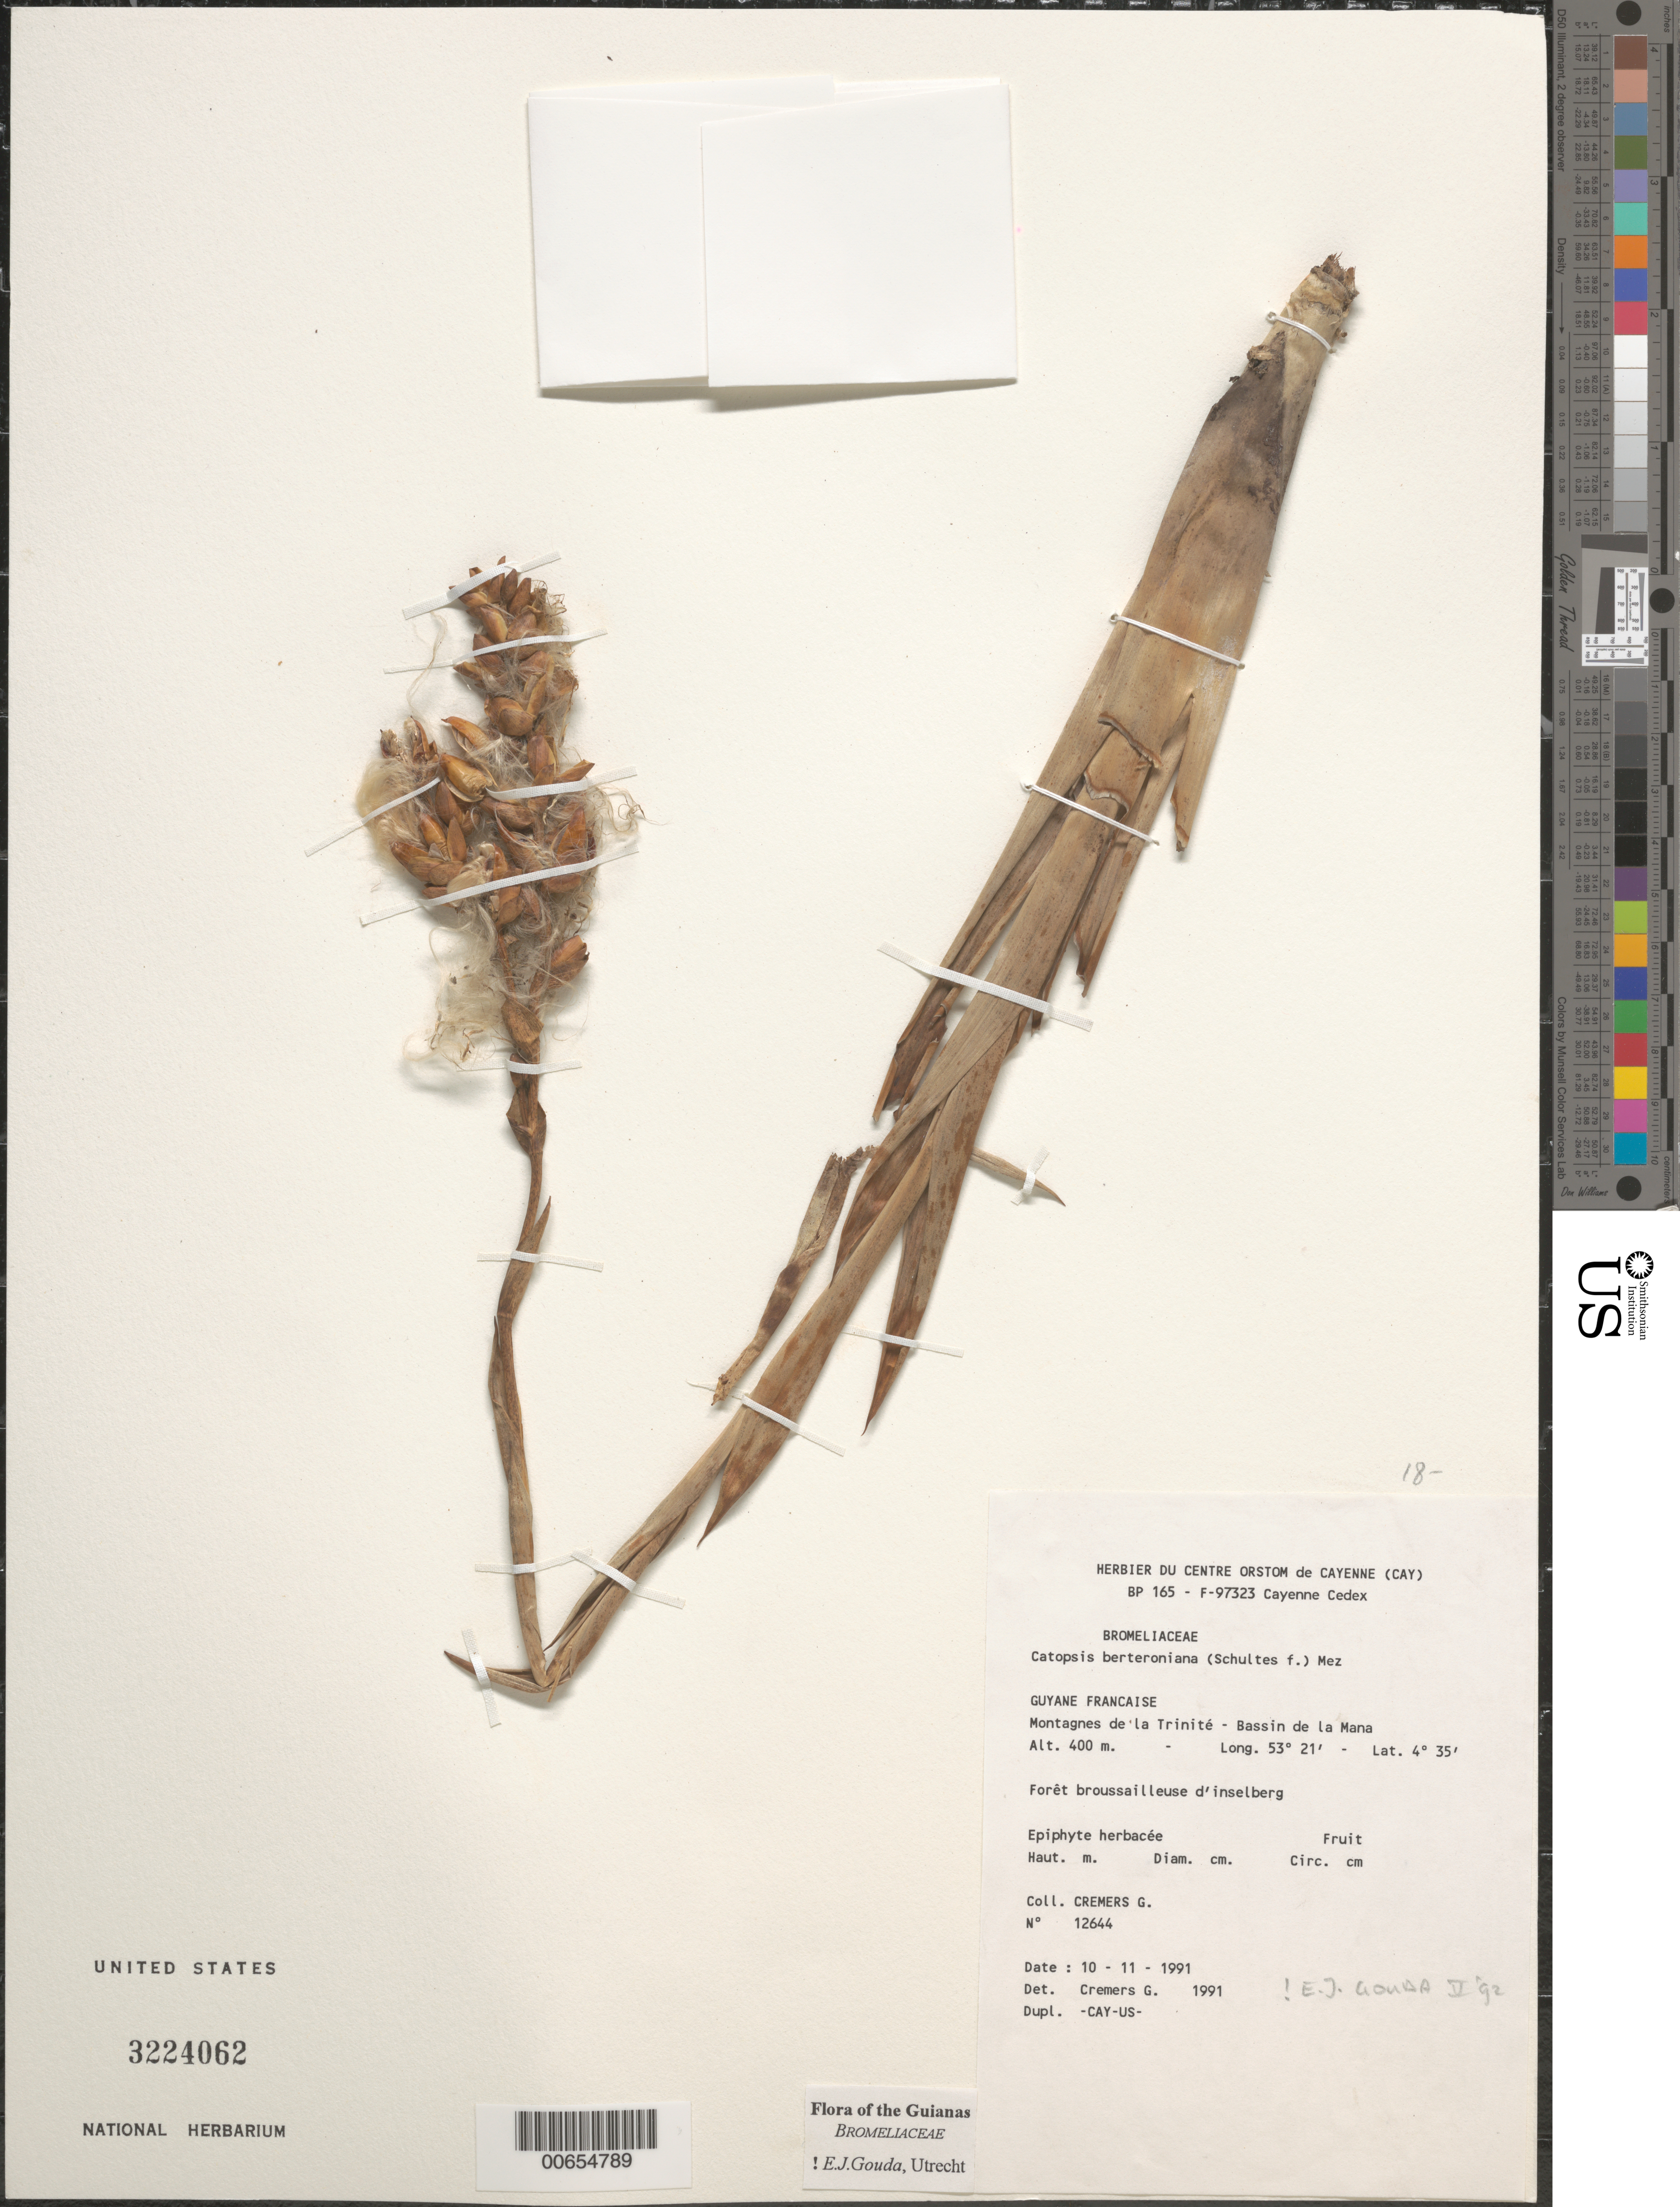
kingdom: Plantae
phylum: Tracheophyta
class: Liliopsida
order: Poales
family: Bromeliaceae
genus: Catopsis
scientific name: Catopsis berteroniana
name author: (Schult. & Schult. f.) Mez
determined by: Gouda, E. J.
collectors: G. Cremers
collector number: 12644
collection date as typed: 10-Nov-91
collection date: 1991-11-10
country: French Guiana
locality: Montagnes de la Trinité, Bassin de la Mana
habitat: Forêt broussailleuse d'inselberg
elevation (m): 400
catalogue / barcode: US 3224062